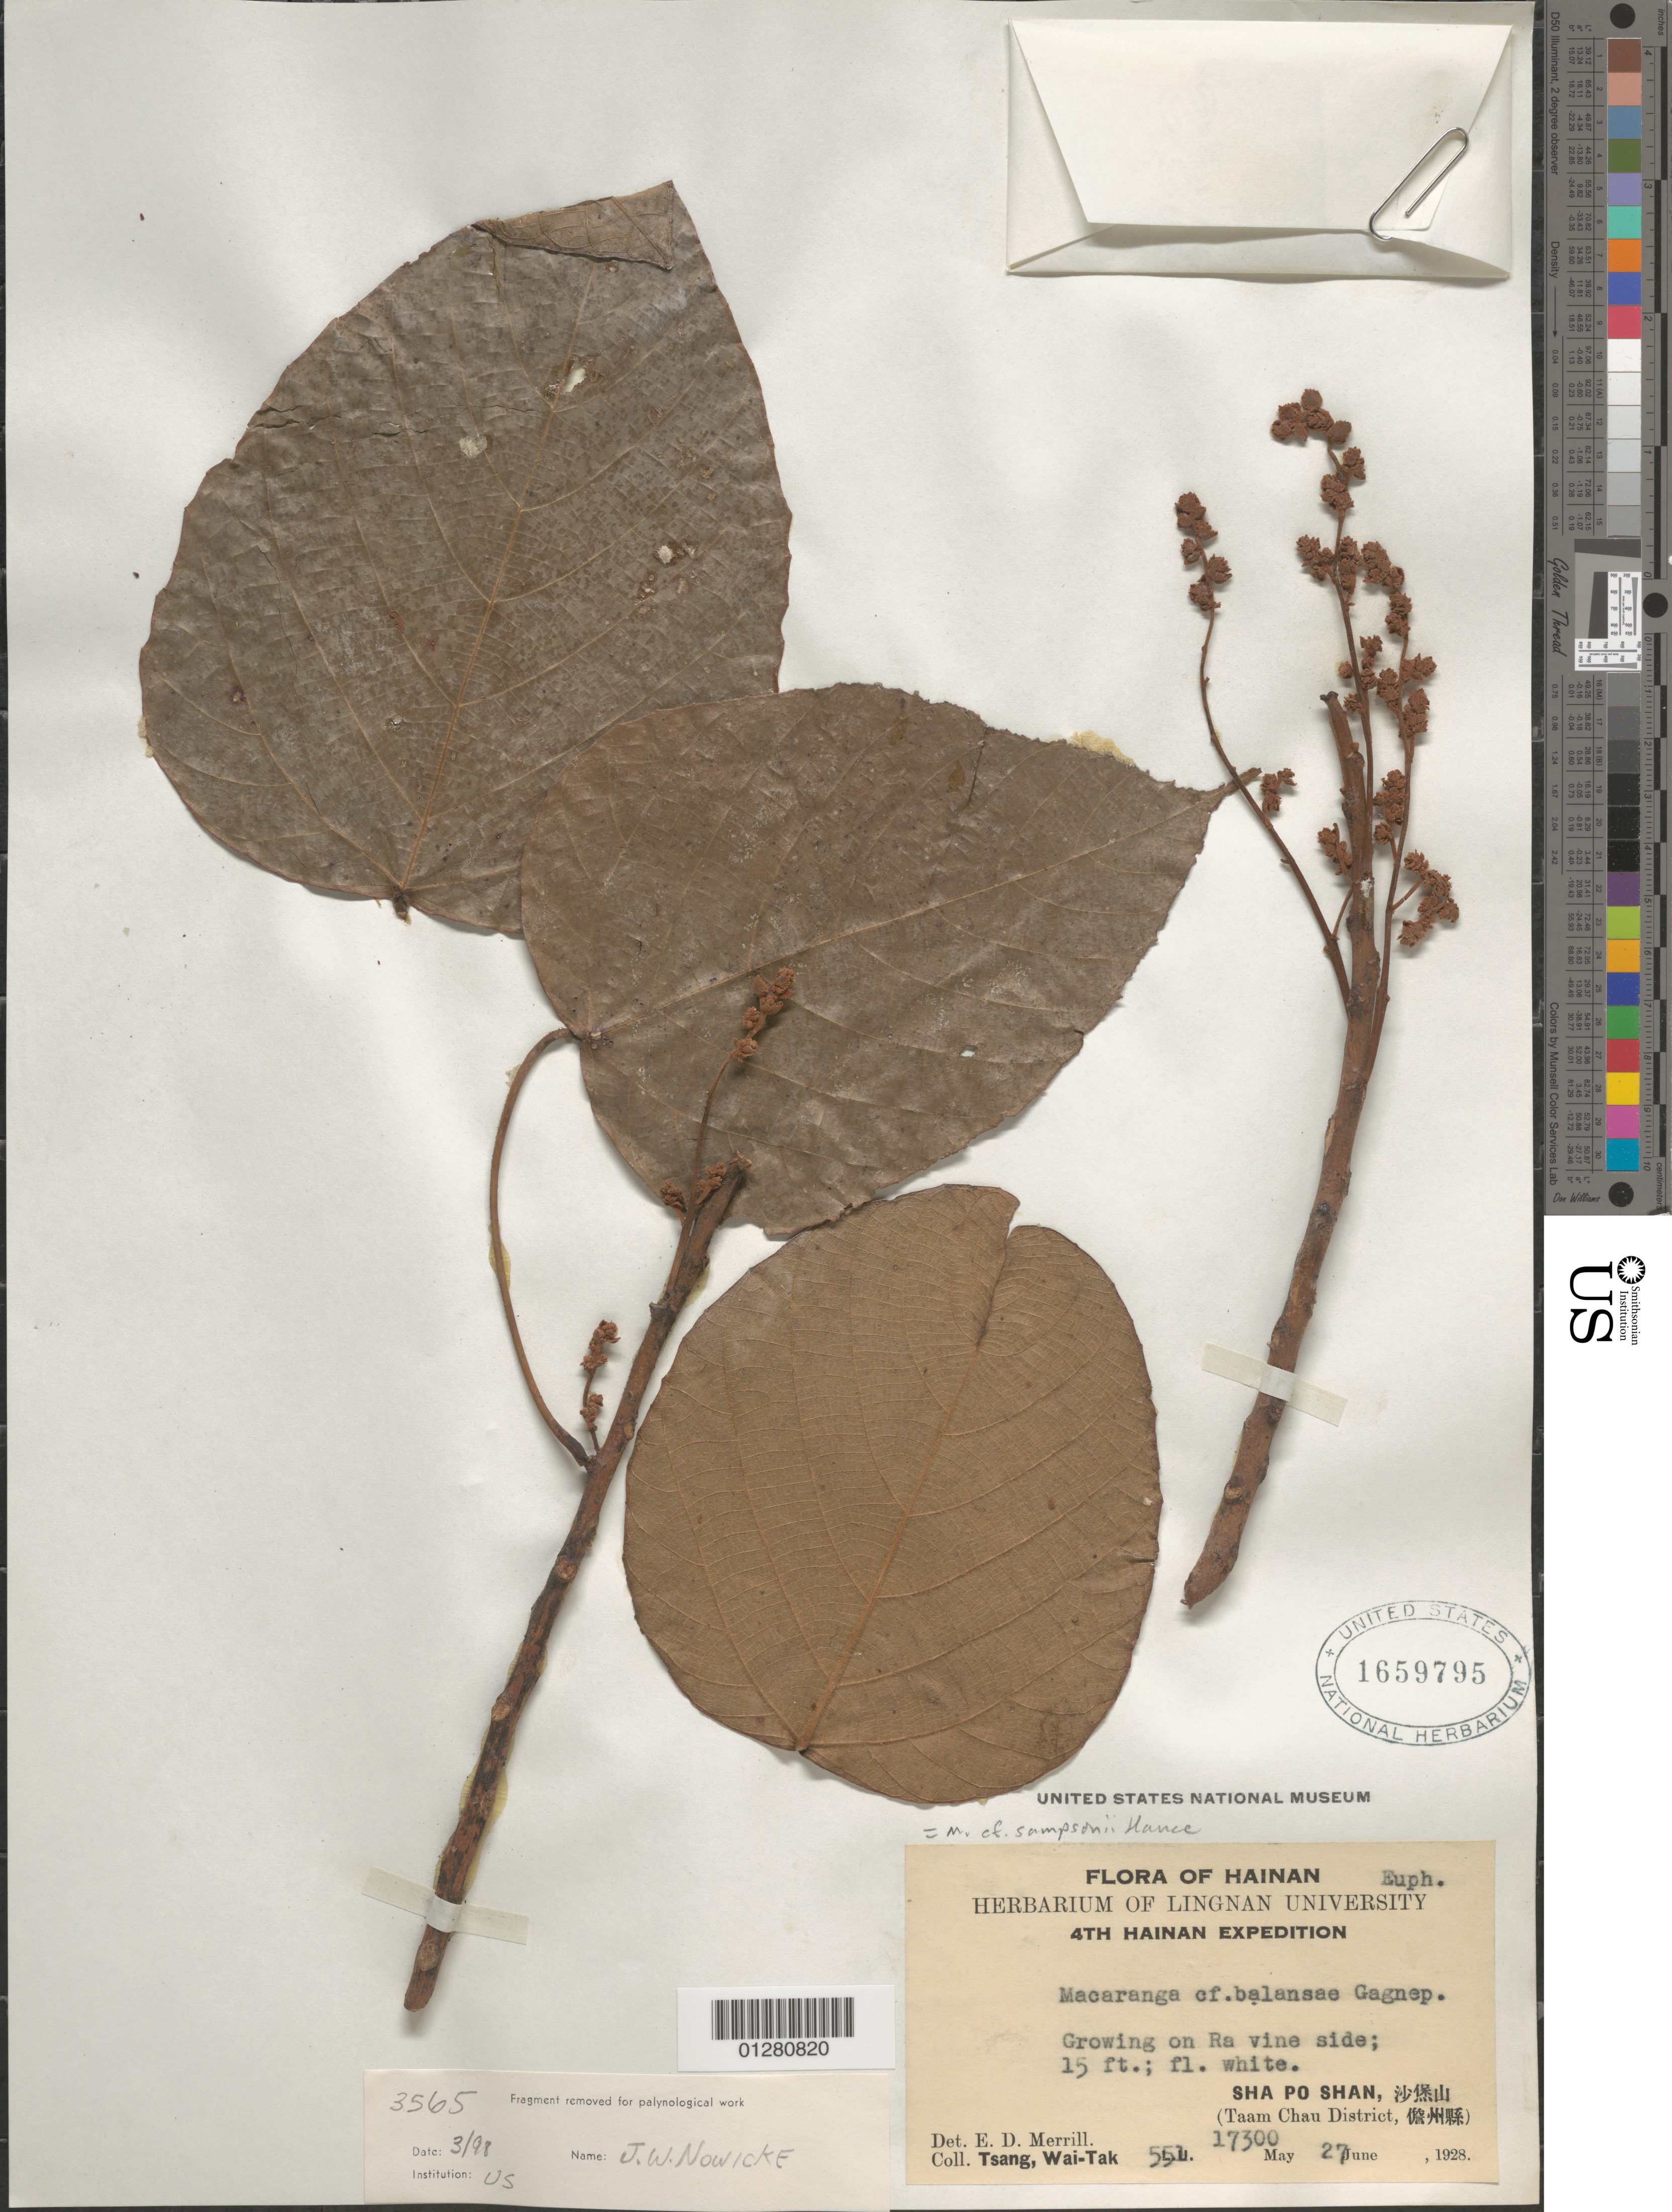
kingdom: Plantae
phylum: Tracheophyta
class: Magnoliopsida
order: Malpighiales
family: Euphorbiaceae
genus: Macaranga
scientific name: Macaranga sampsonii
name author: Hance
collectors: L. Tsang & T. Tak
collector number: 551 and 17300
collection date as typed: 27 May 1928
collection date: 1928-05-27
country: China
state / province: Hainan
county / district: Taam Chau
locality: Sha Po Shan.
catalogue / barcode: US 1659795